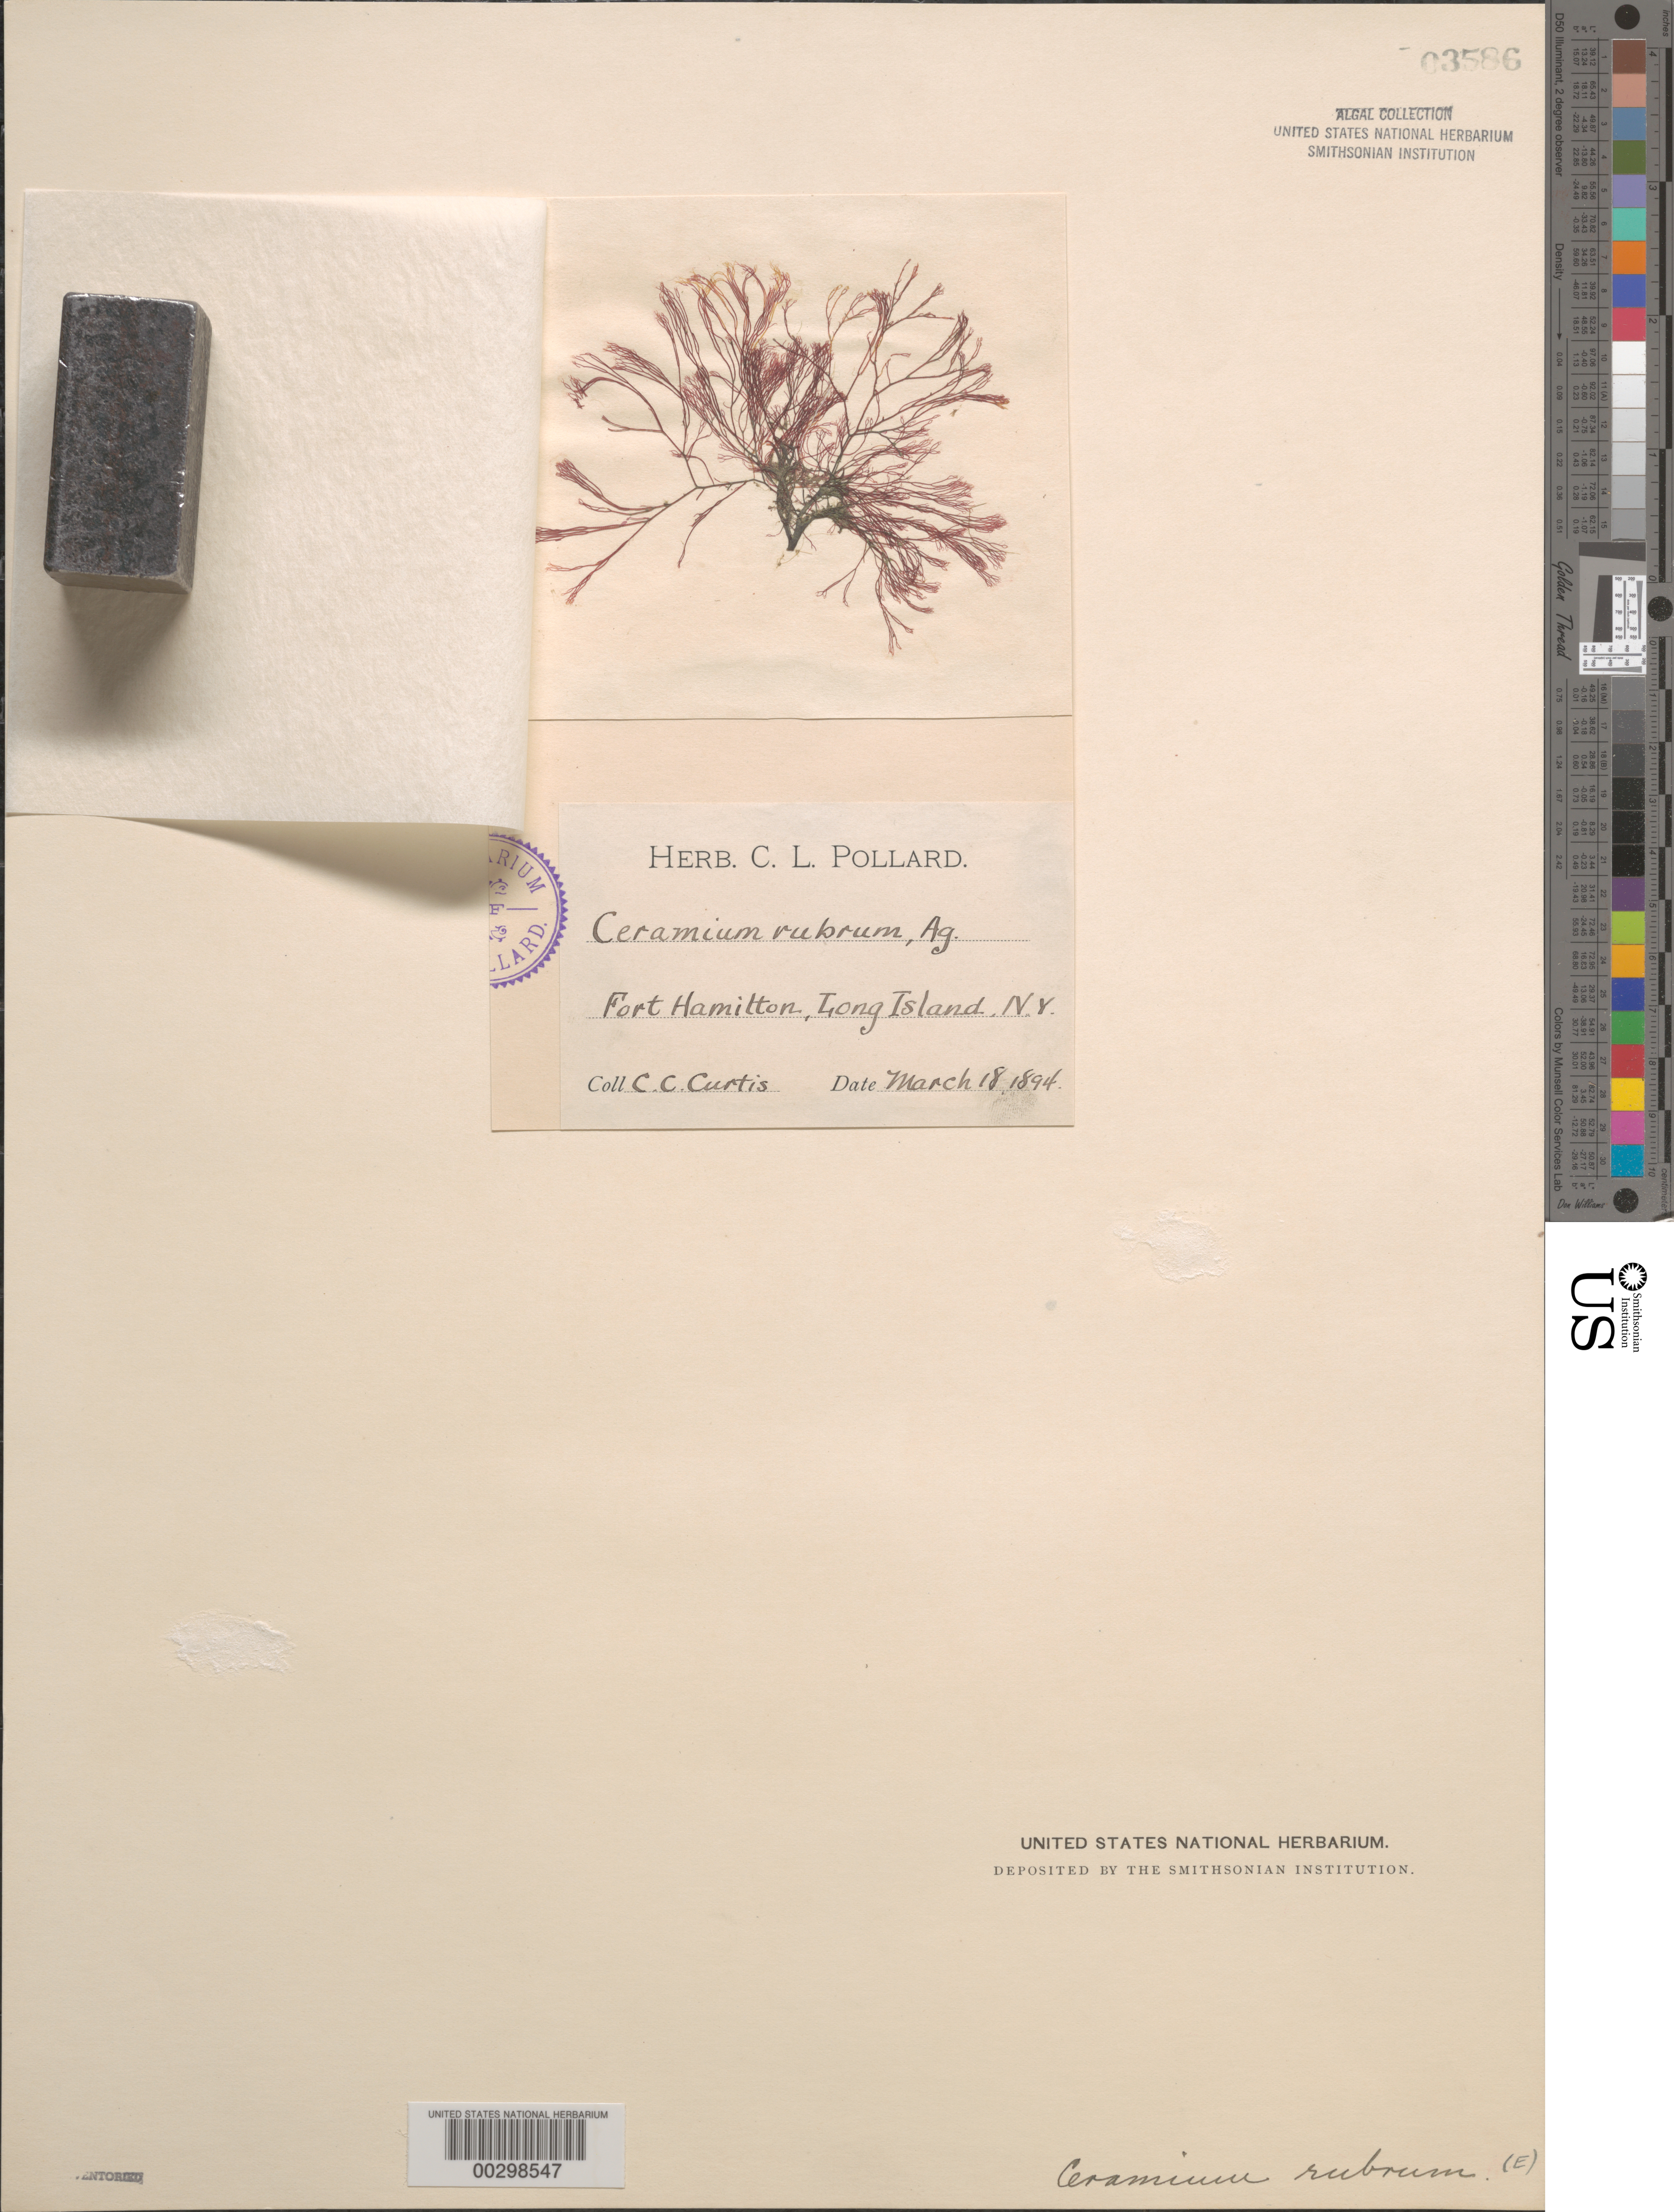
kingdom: Plantae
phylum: Rhodophyta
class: Florideophyceae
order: Ceramiales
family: Ceramiaceae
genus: Ceramium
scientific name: Ceramium rubrum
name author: C. Agardh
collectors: C. Curtis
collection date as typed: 18 Mar 1894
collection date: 1894-03-18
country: United States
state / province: New York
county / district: Kings County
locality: Fort Hamilton, Brooklyn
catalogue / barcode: US 3586